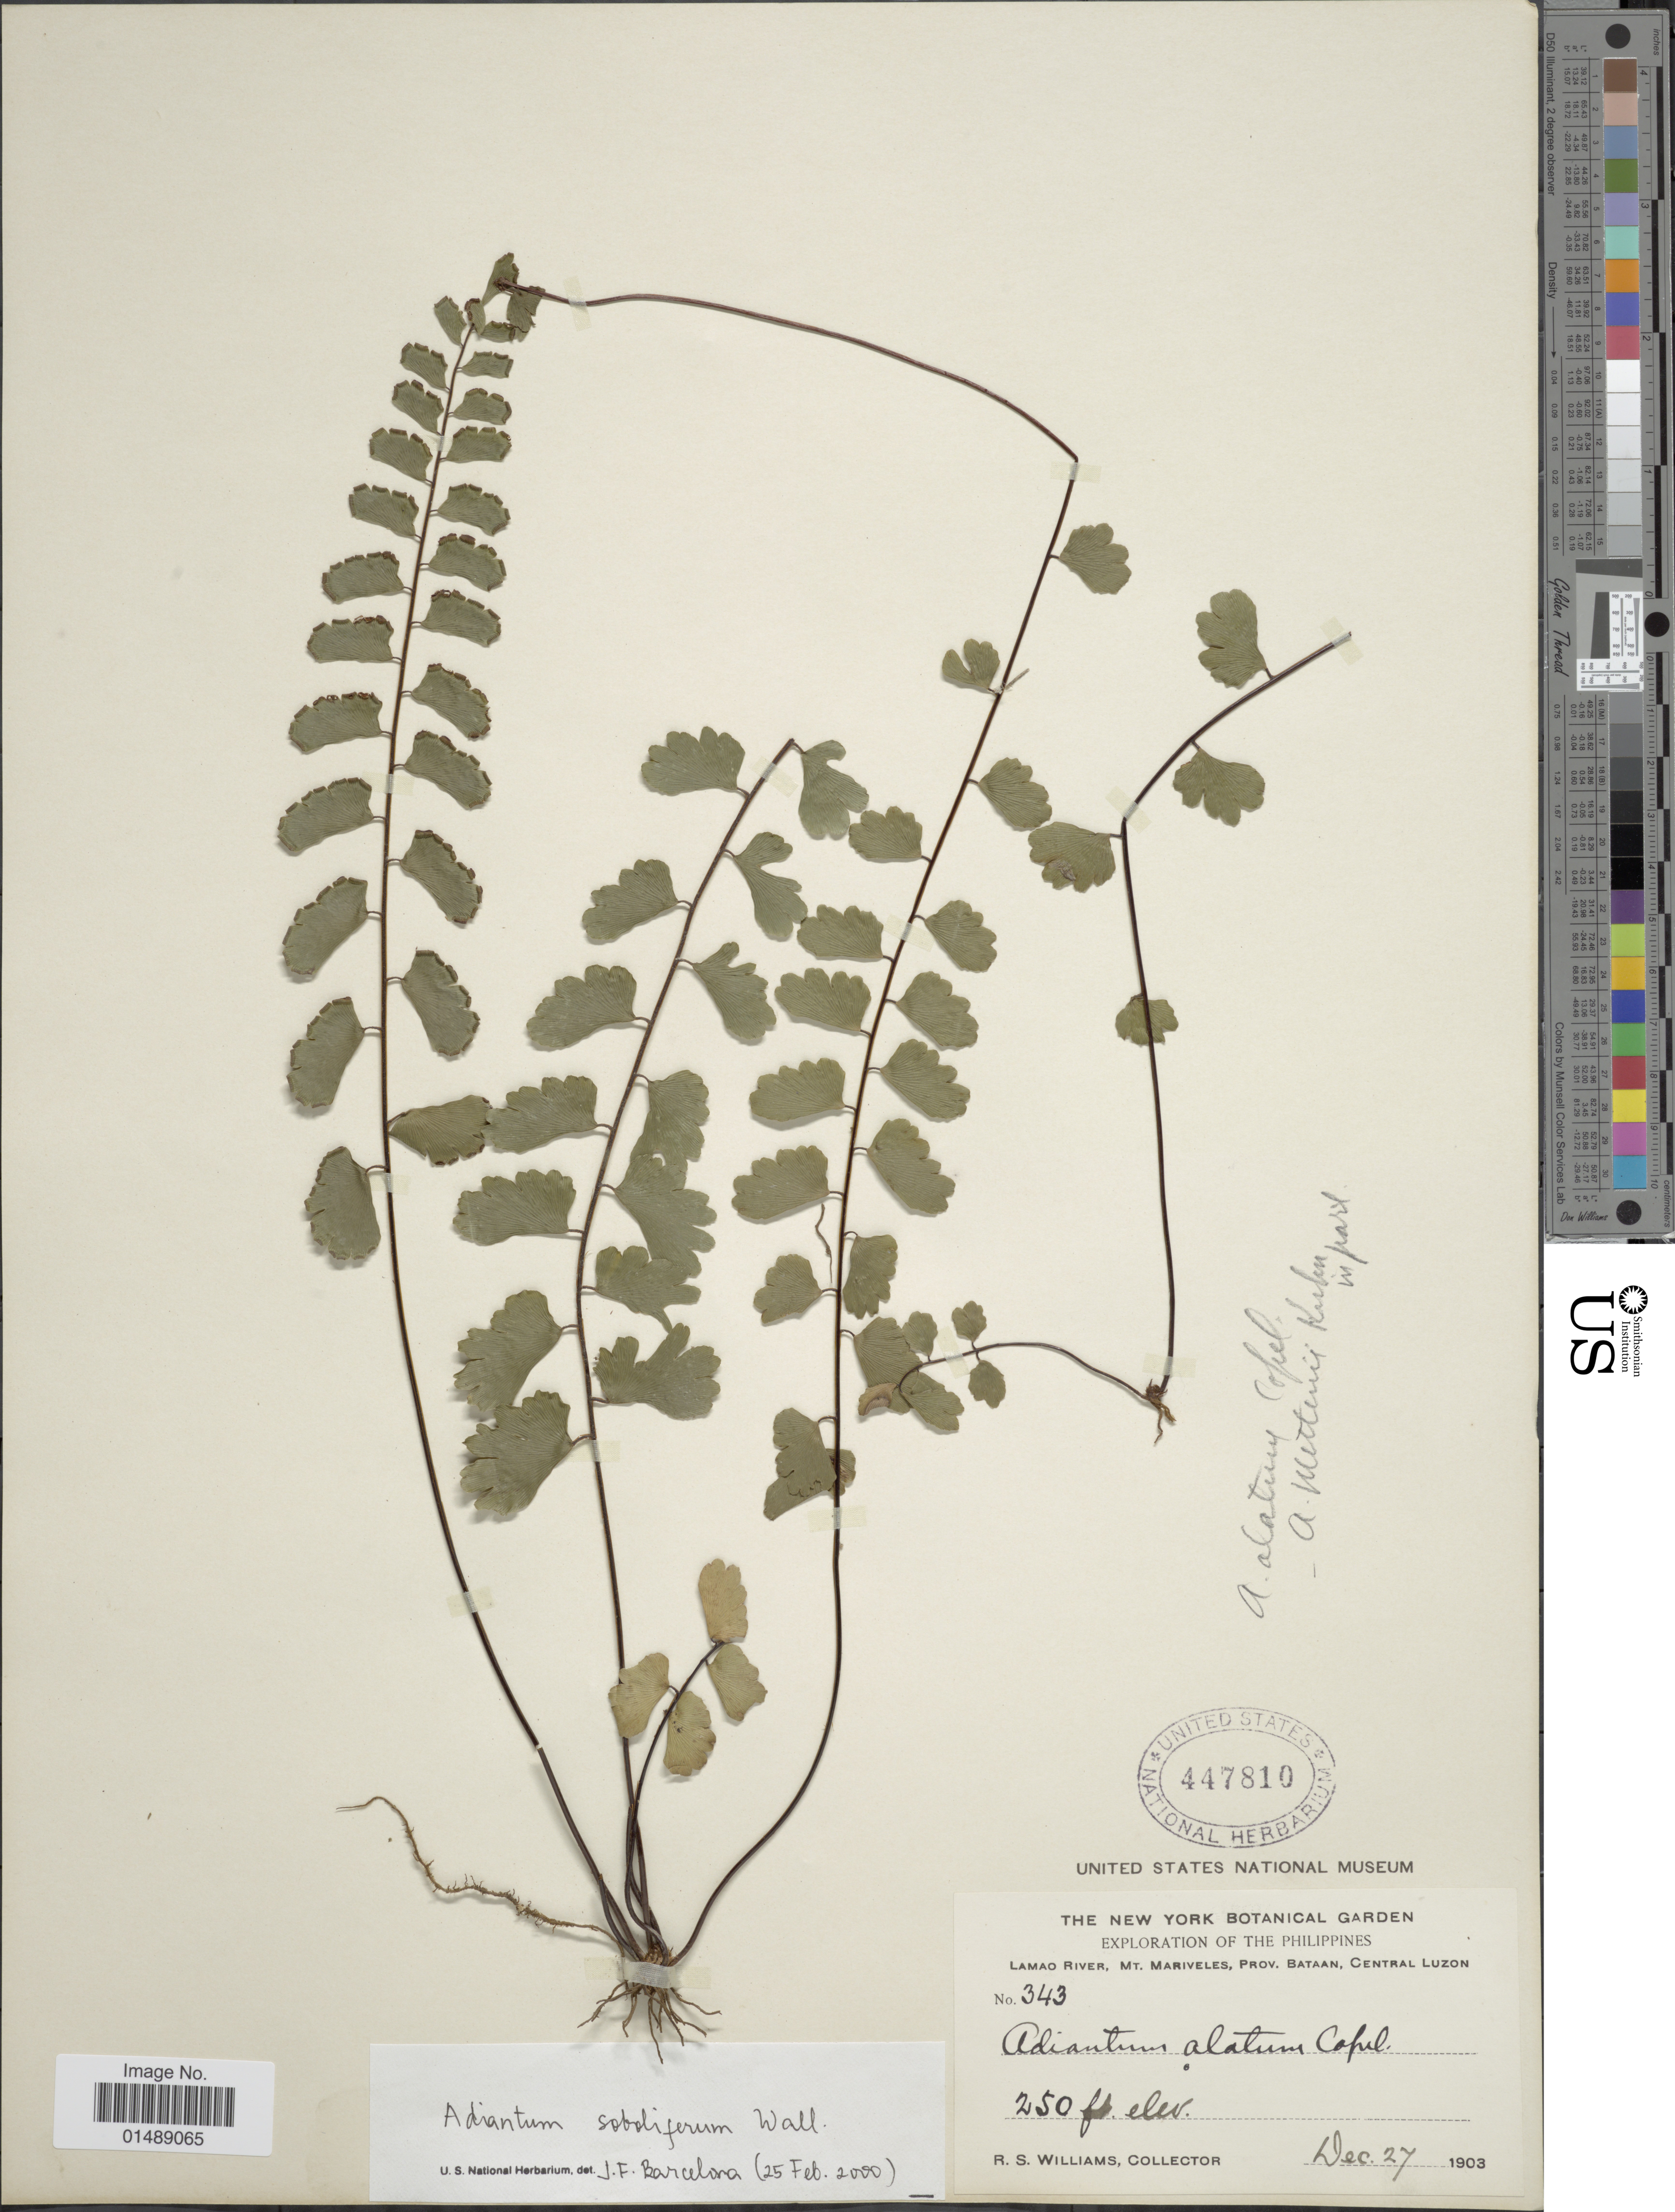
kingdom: Plantae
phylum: Tracheophyta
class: Polypodiopsida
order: Polypodiales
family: Pteridaceae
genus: Adiantum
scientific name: Adiantum soboliferum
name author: Wall. ex Hook.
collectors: R. S. Williams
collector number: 343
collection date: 1903-12-27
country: Philippines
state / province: Central Luzon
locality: Lamao River, Mt. Mariveles, Prov. Bataan, Central Luzon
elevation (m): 76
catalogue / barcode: US 447810